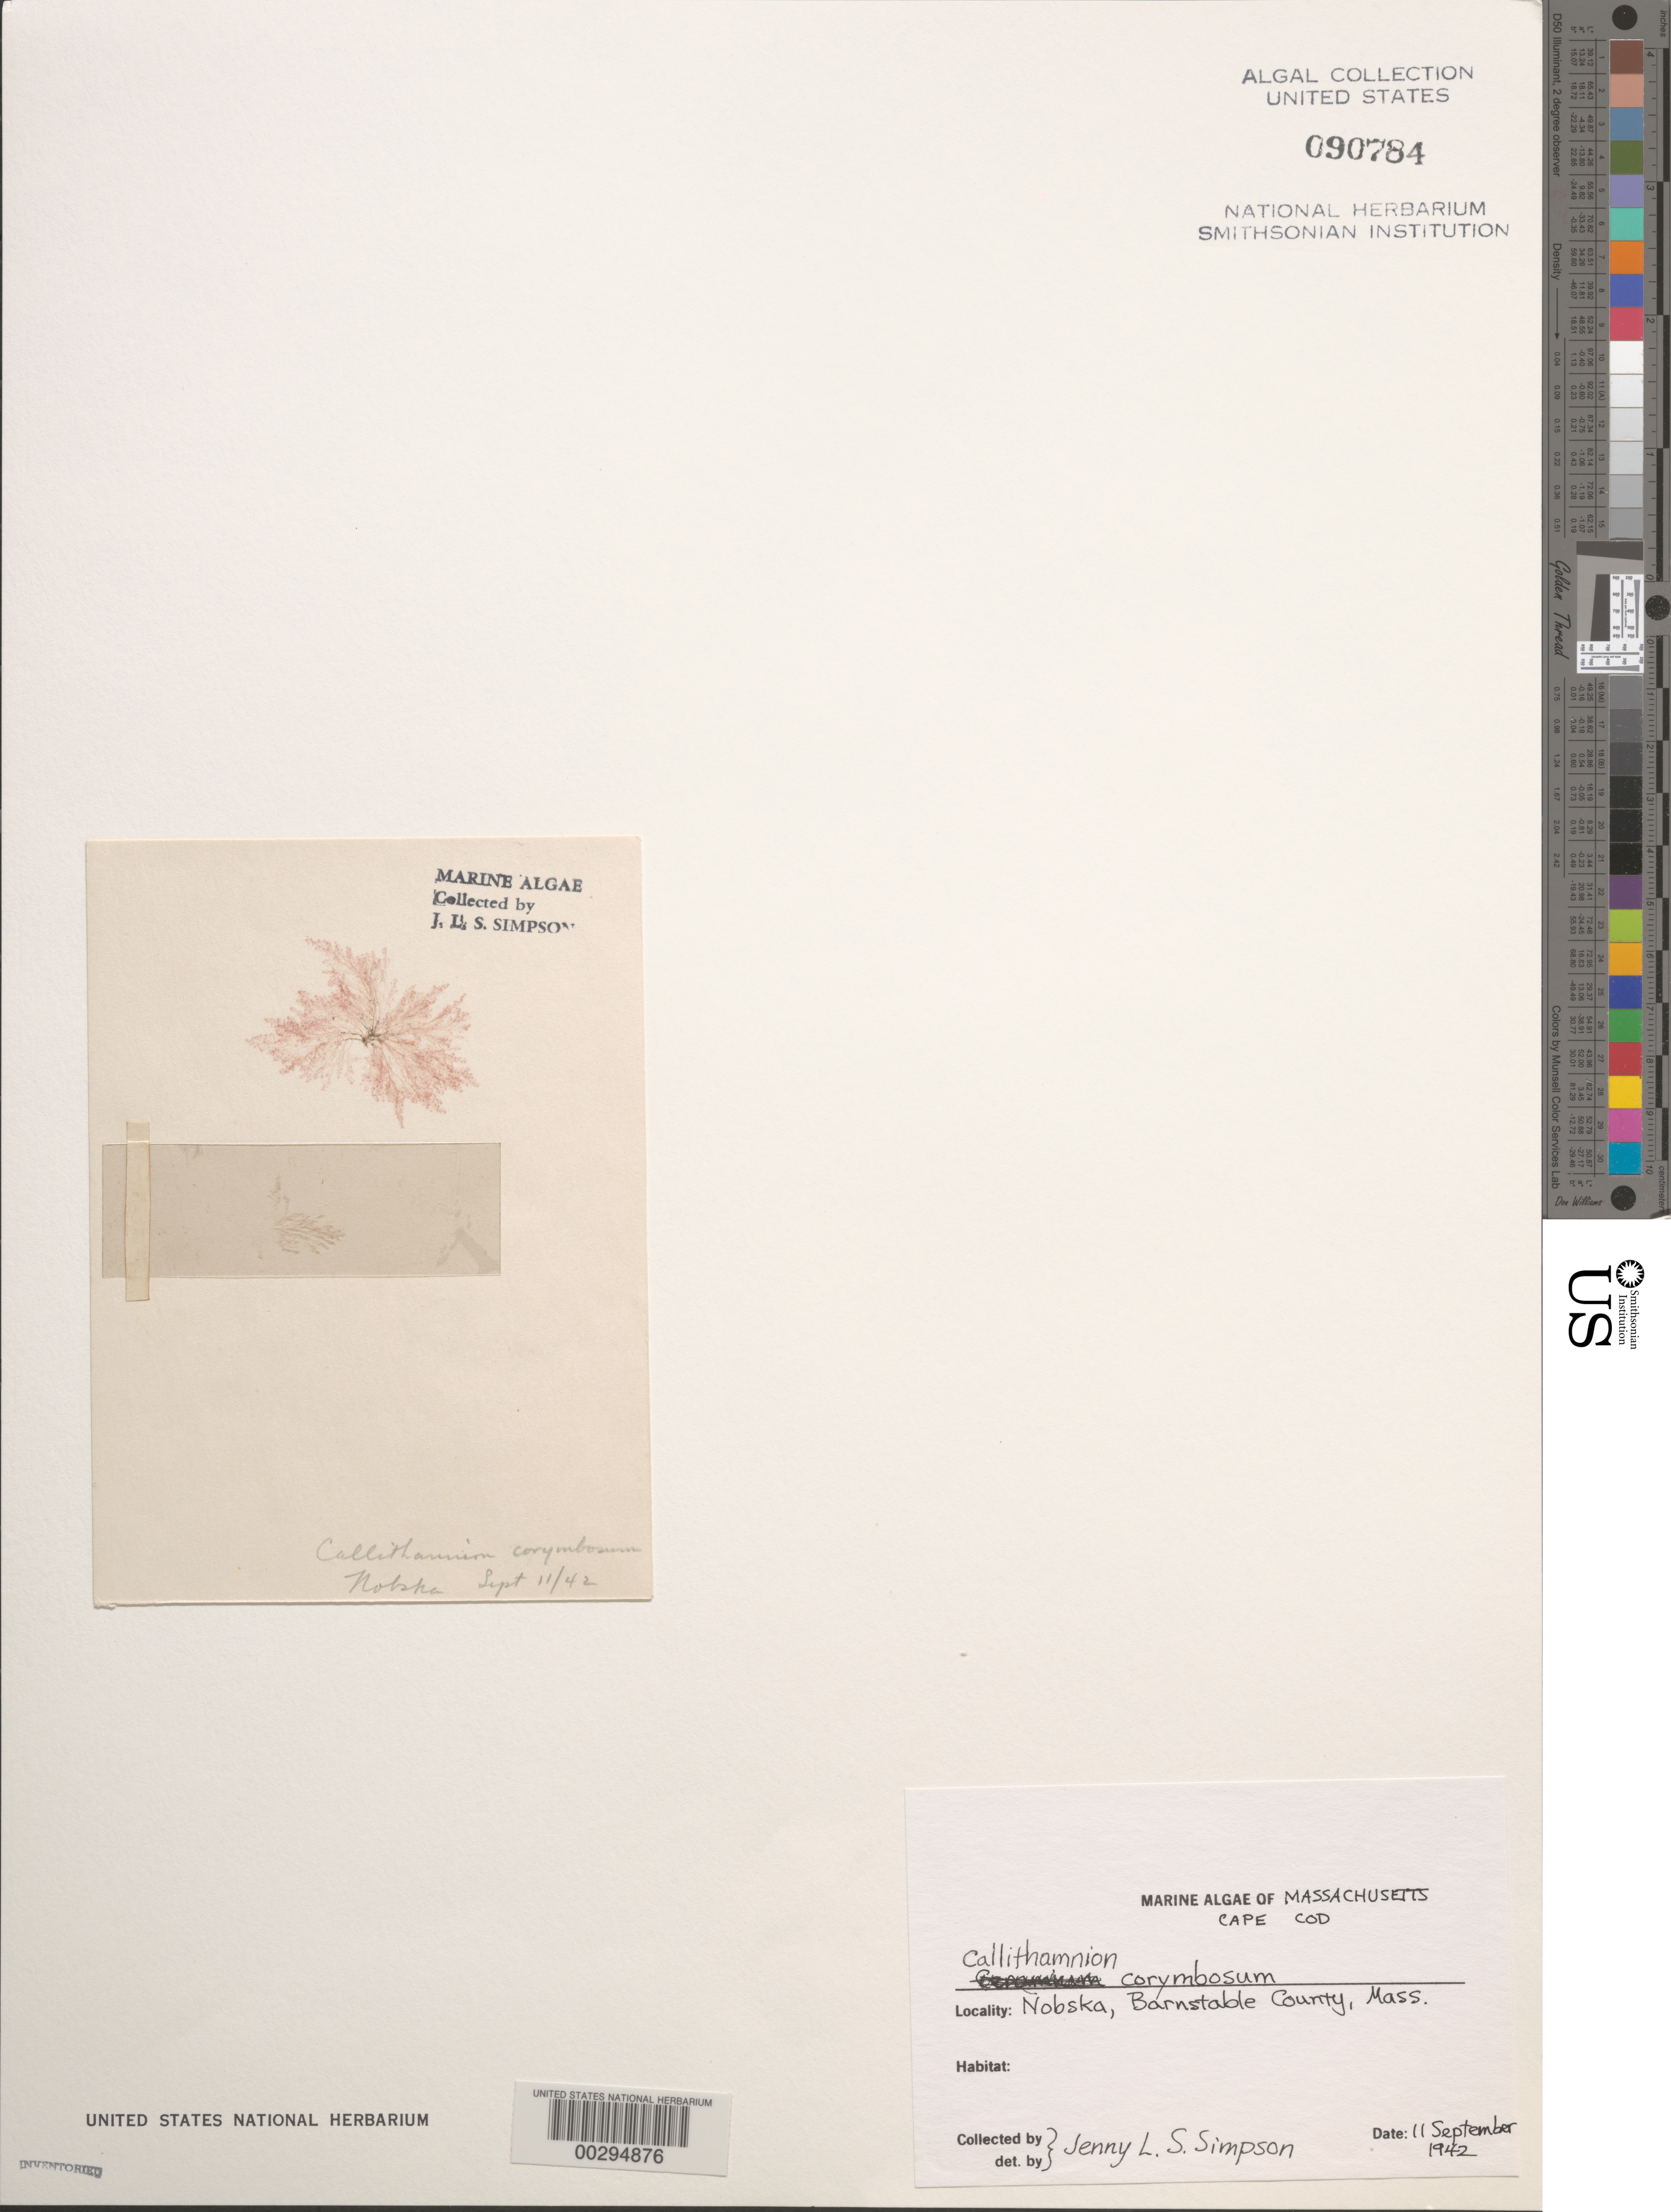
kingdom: Plantae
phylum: Rhodophyta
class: Florideophyceae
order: Ceramiales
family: Callithamniaceae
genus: Callithamnion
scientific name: Callithamnion corymbosum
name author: (Sm.) Lyngb.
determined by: Simpson, J. L. S.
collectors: J. Simpson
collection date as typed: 11 Sep 1942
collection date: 1942-09-11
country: United States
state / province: Massachusetts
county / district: Barnstable County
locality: Nobska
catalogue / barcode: US 90784